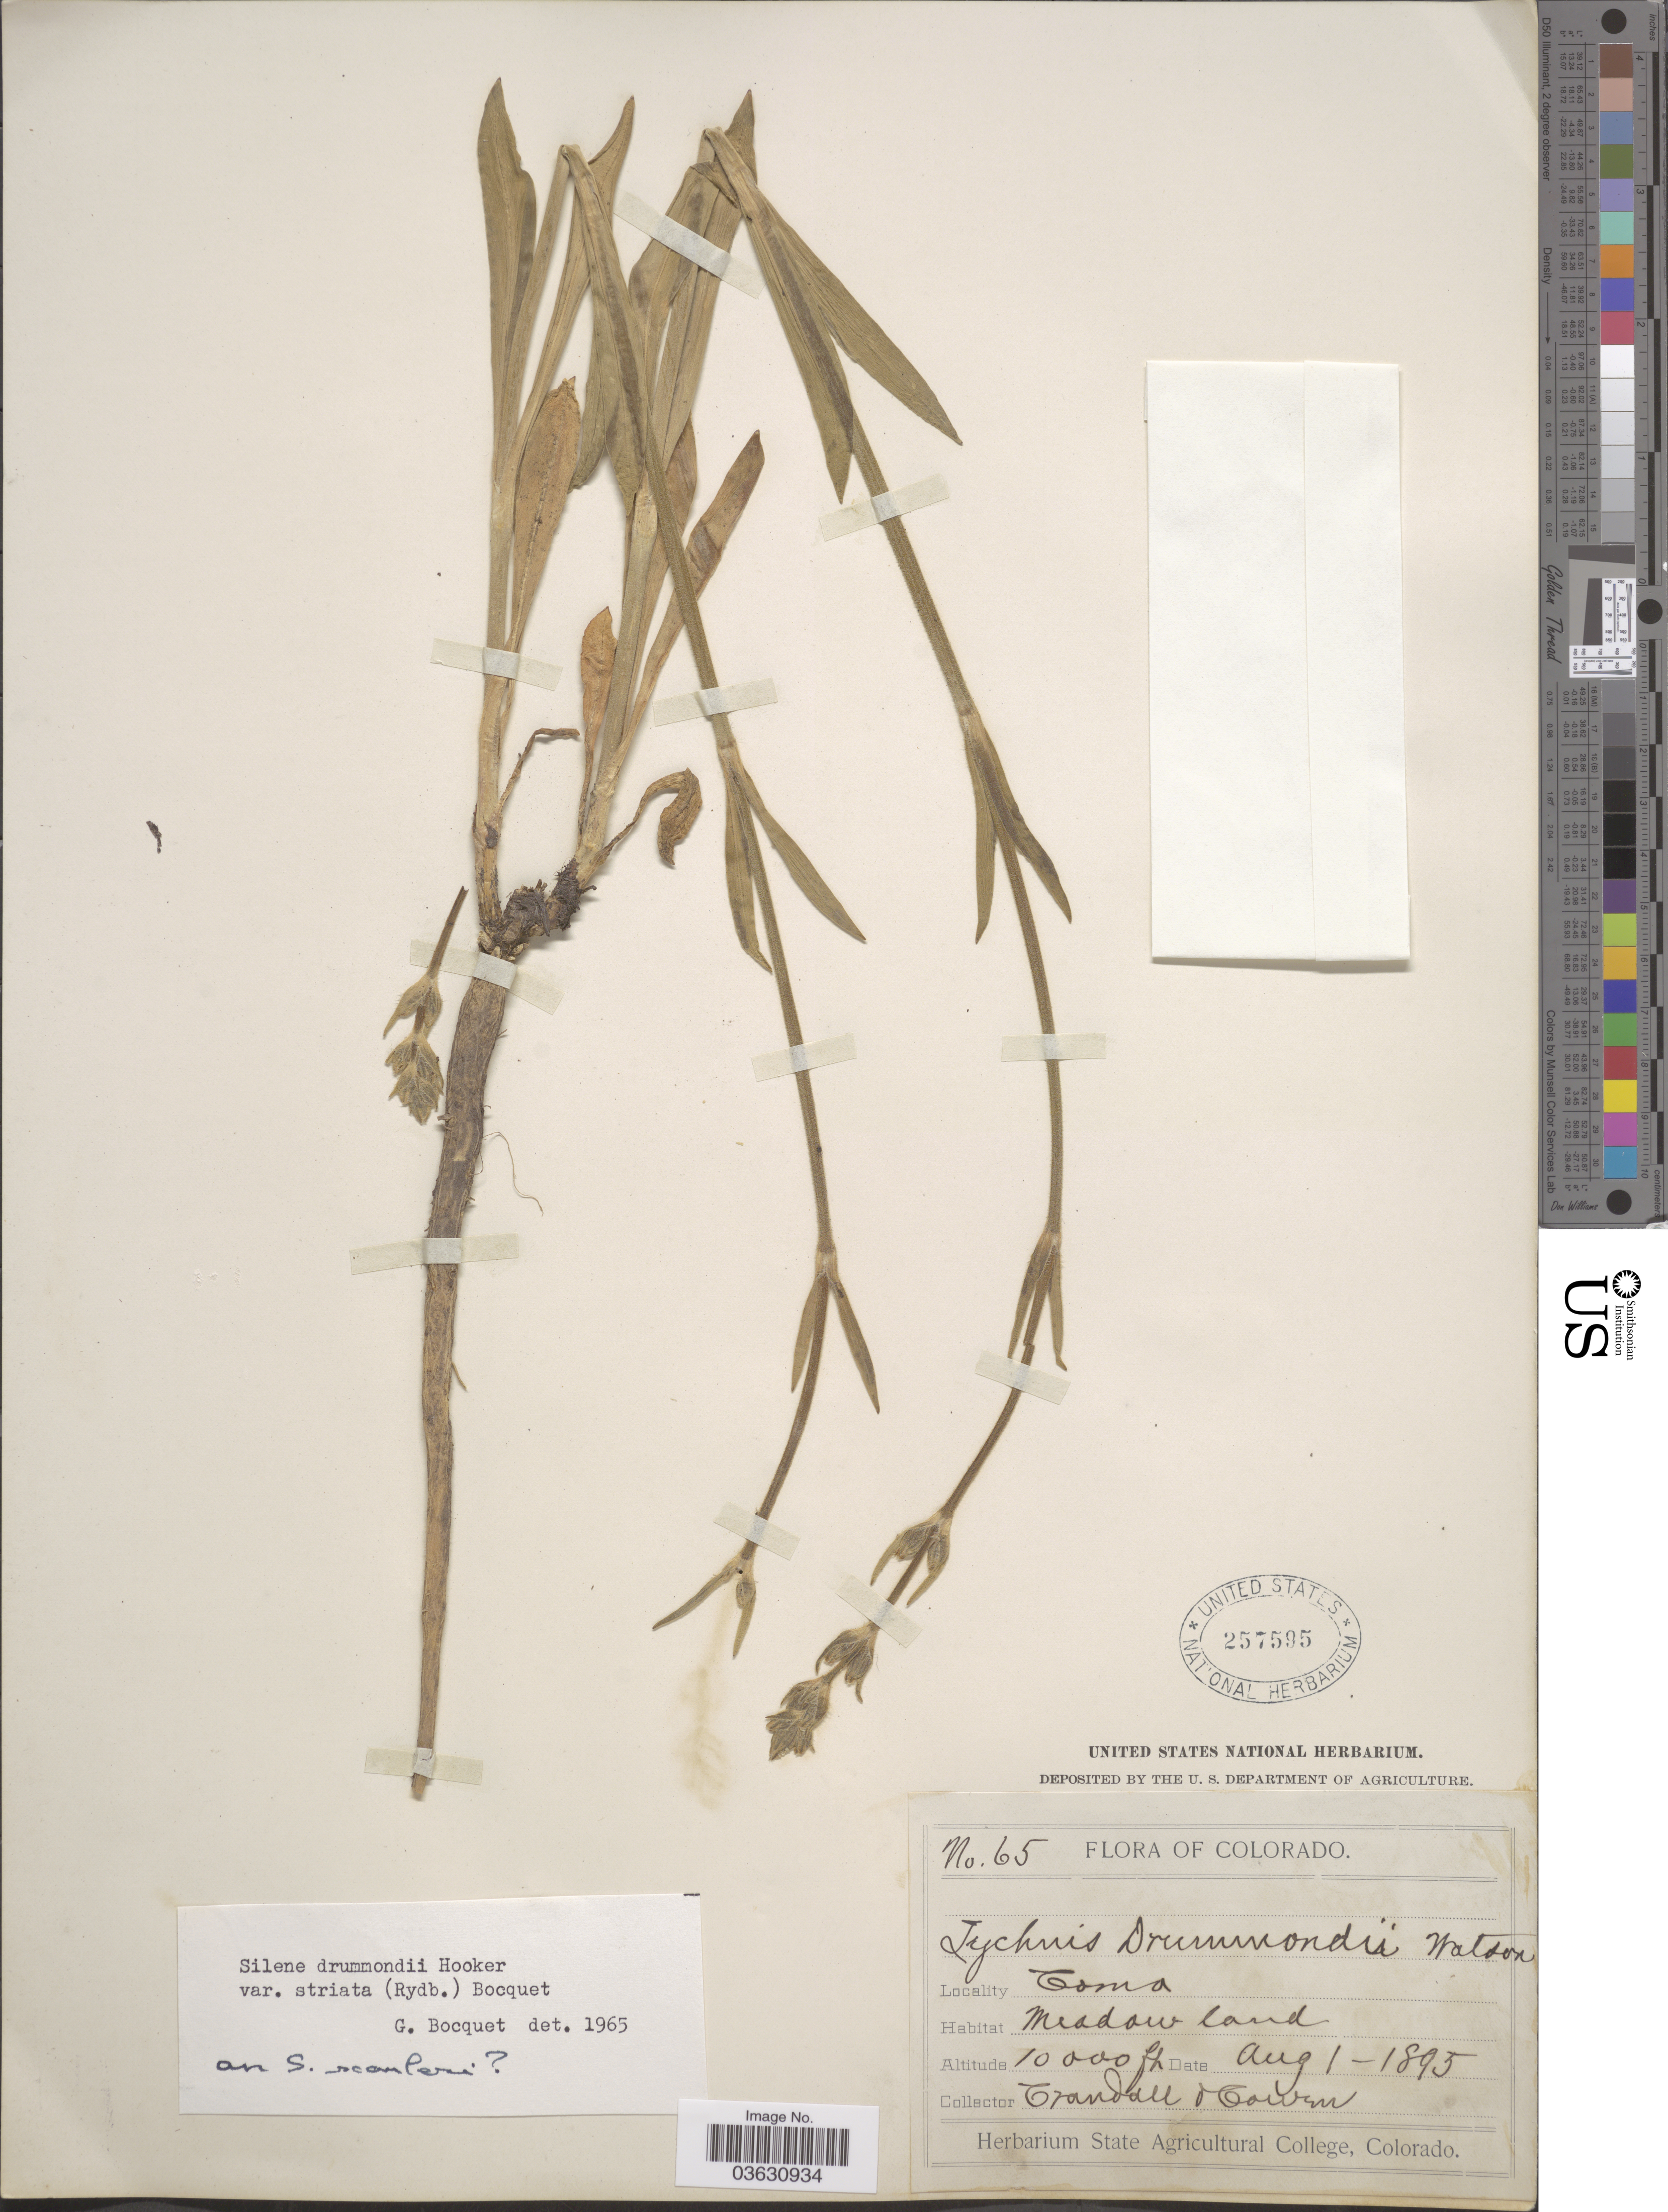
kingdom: Plantae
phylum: Tracheophyta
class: Magnoliopsida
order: Caryophyllales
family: Caryophyllaceae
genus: Silene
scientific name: Silene drummondii var. striata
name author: (Rydb.) Bocquet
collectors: -. Crandall & -. Cowen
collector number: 65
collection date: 1895-08-01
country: United States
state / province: Colorado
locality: Coma. Meadow land.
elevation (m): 3048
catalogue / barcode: US 257595